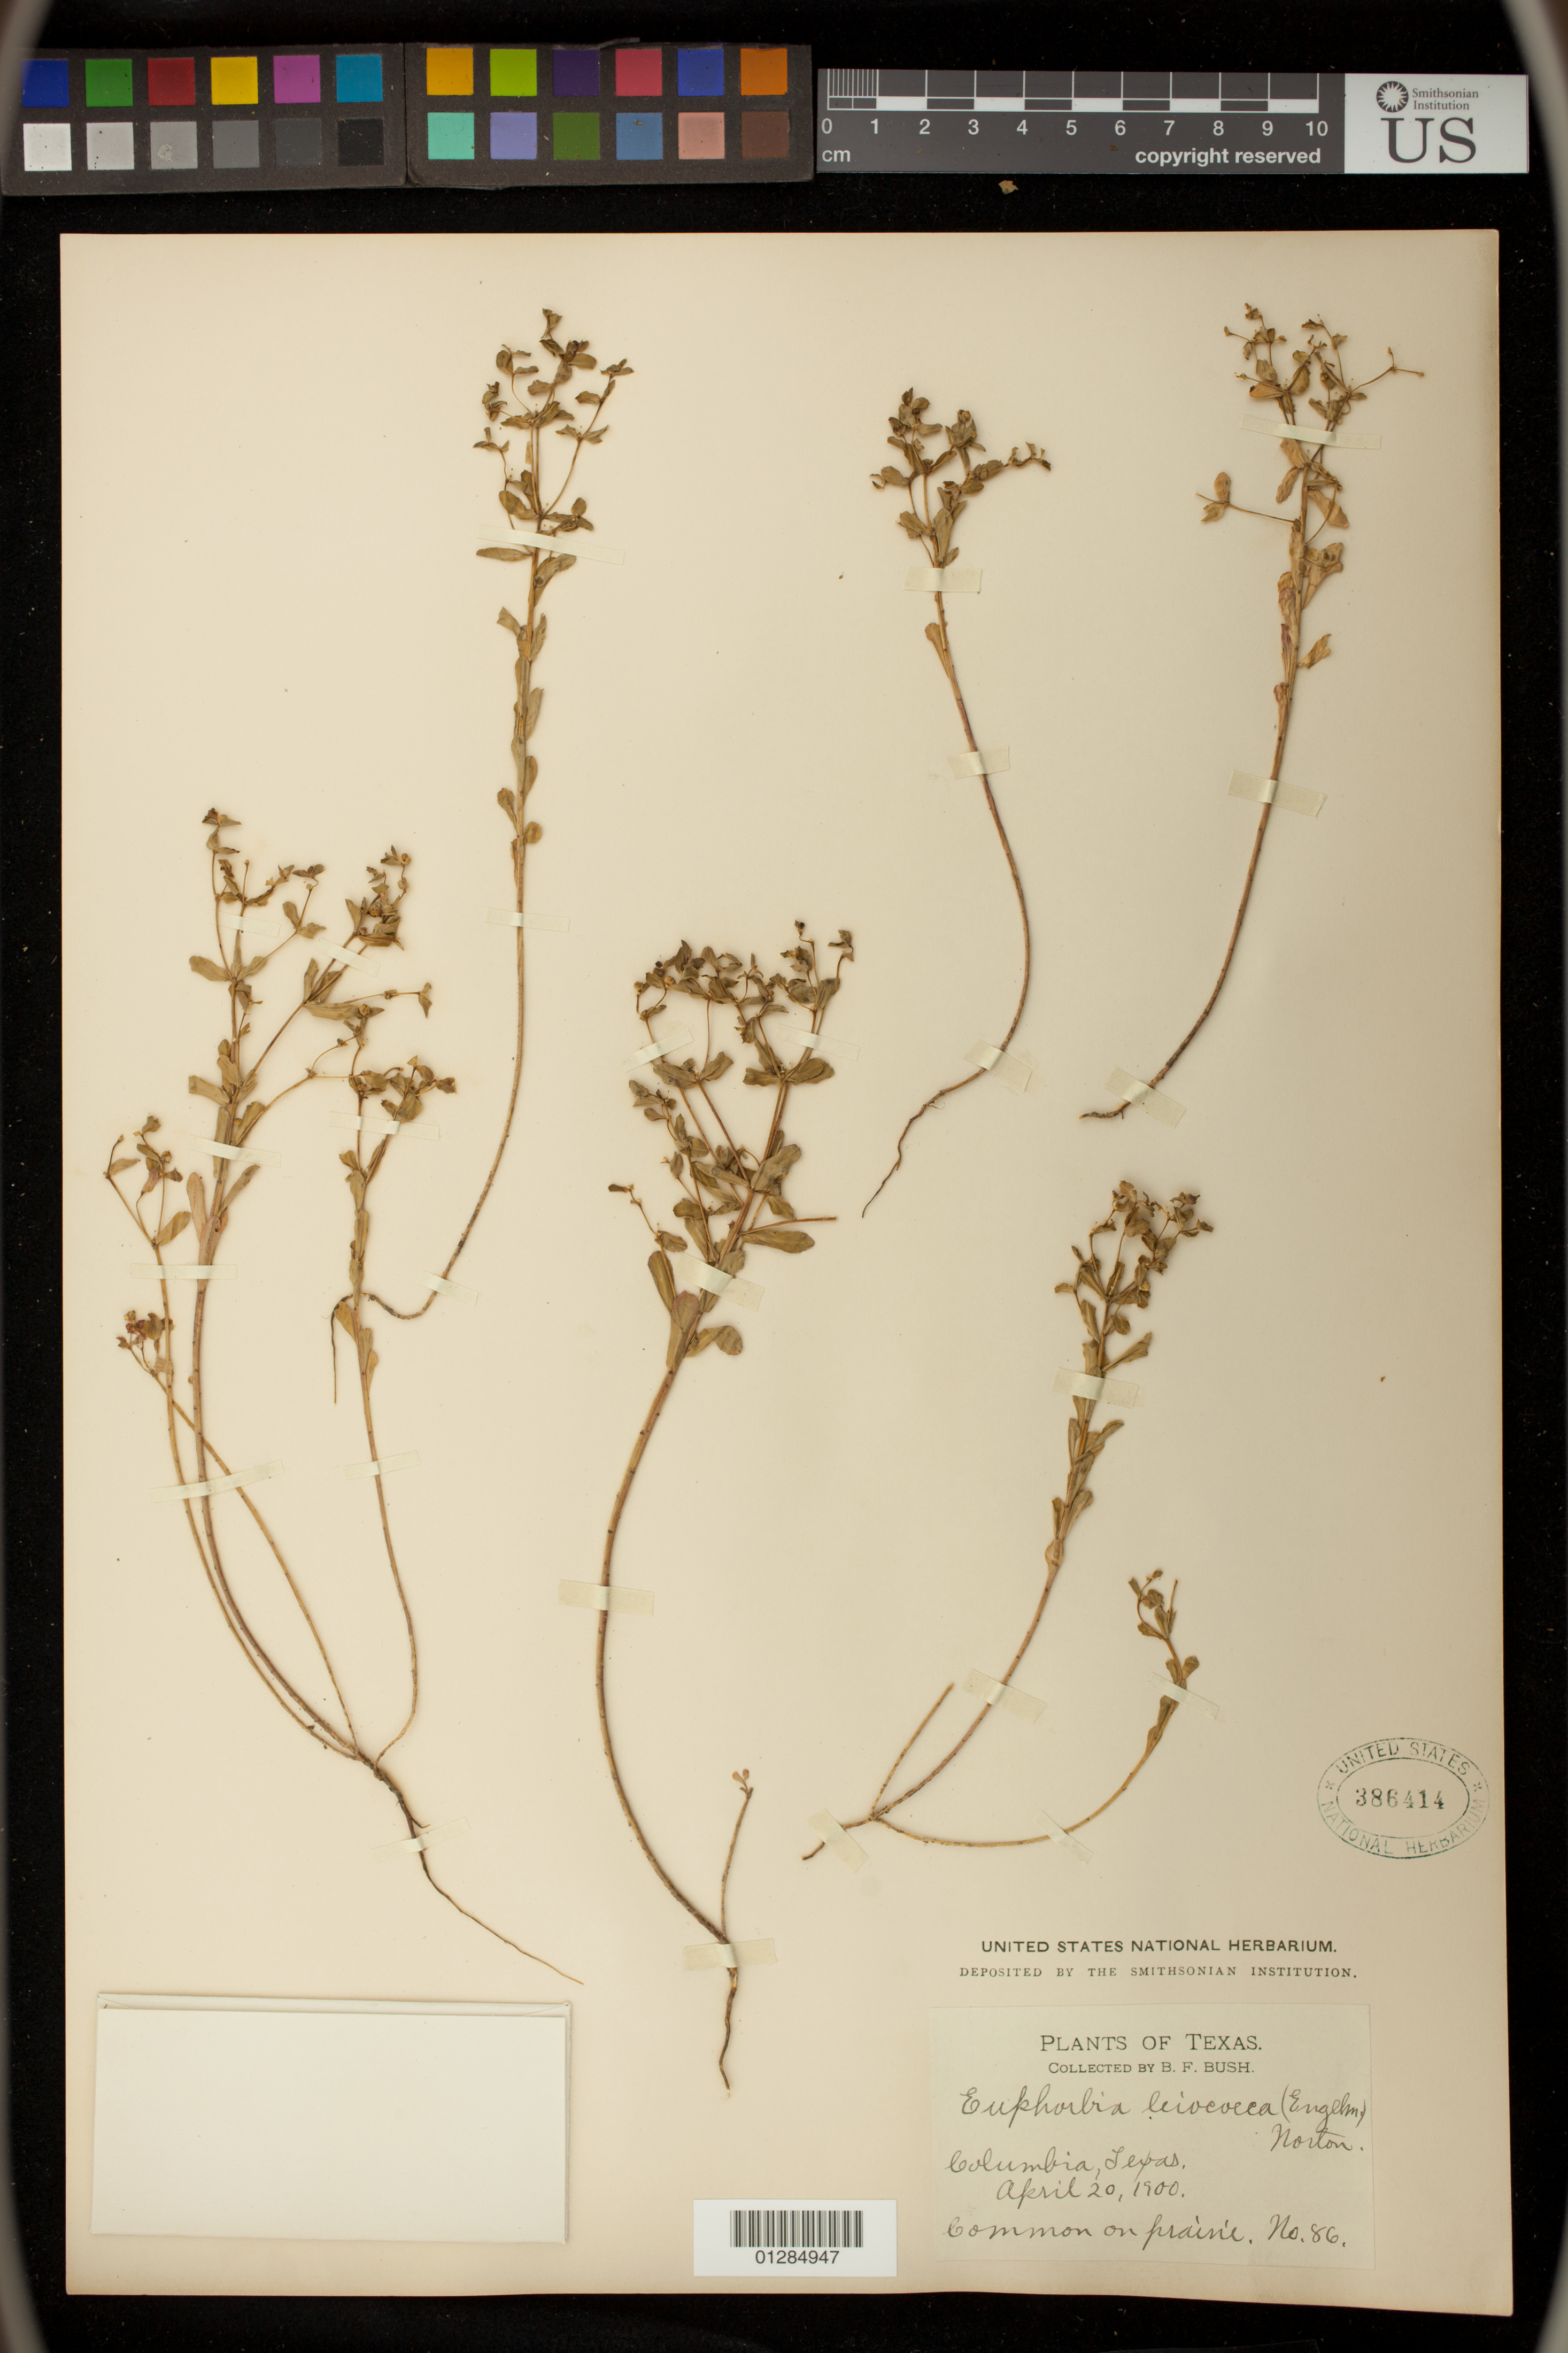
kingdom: Plantae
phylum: Tracheophyta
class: Magnoliopsida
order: Malpighiales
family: Euphorbiaceae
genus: Euphorbia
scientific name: Euphorbia texana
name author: Boiss.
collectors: B. F. Bush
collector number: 86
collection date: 1900-04-20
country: United States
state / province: Texas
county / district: Brazoria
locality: Columbia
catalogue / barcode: US 386414